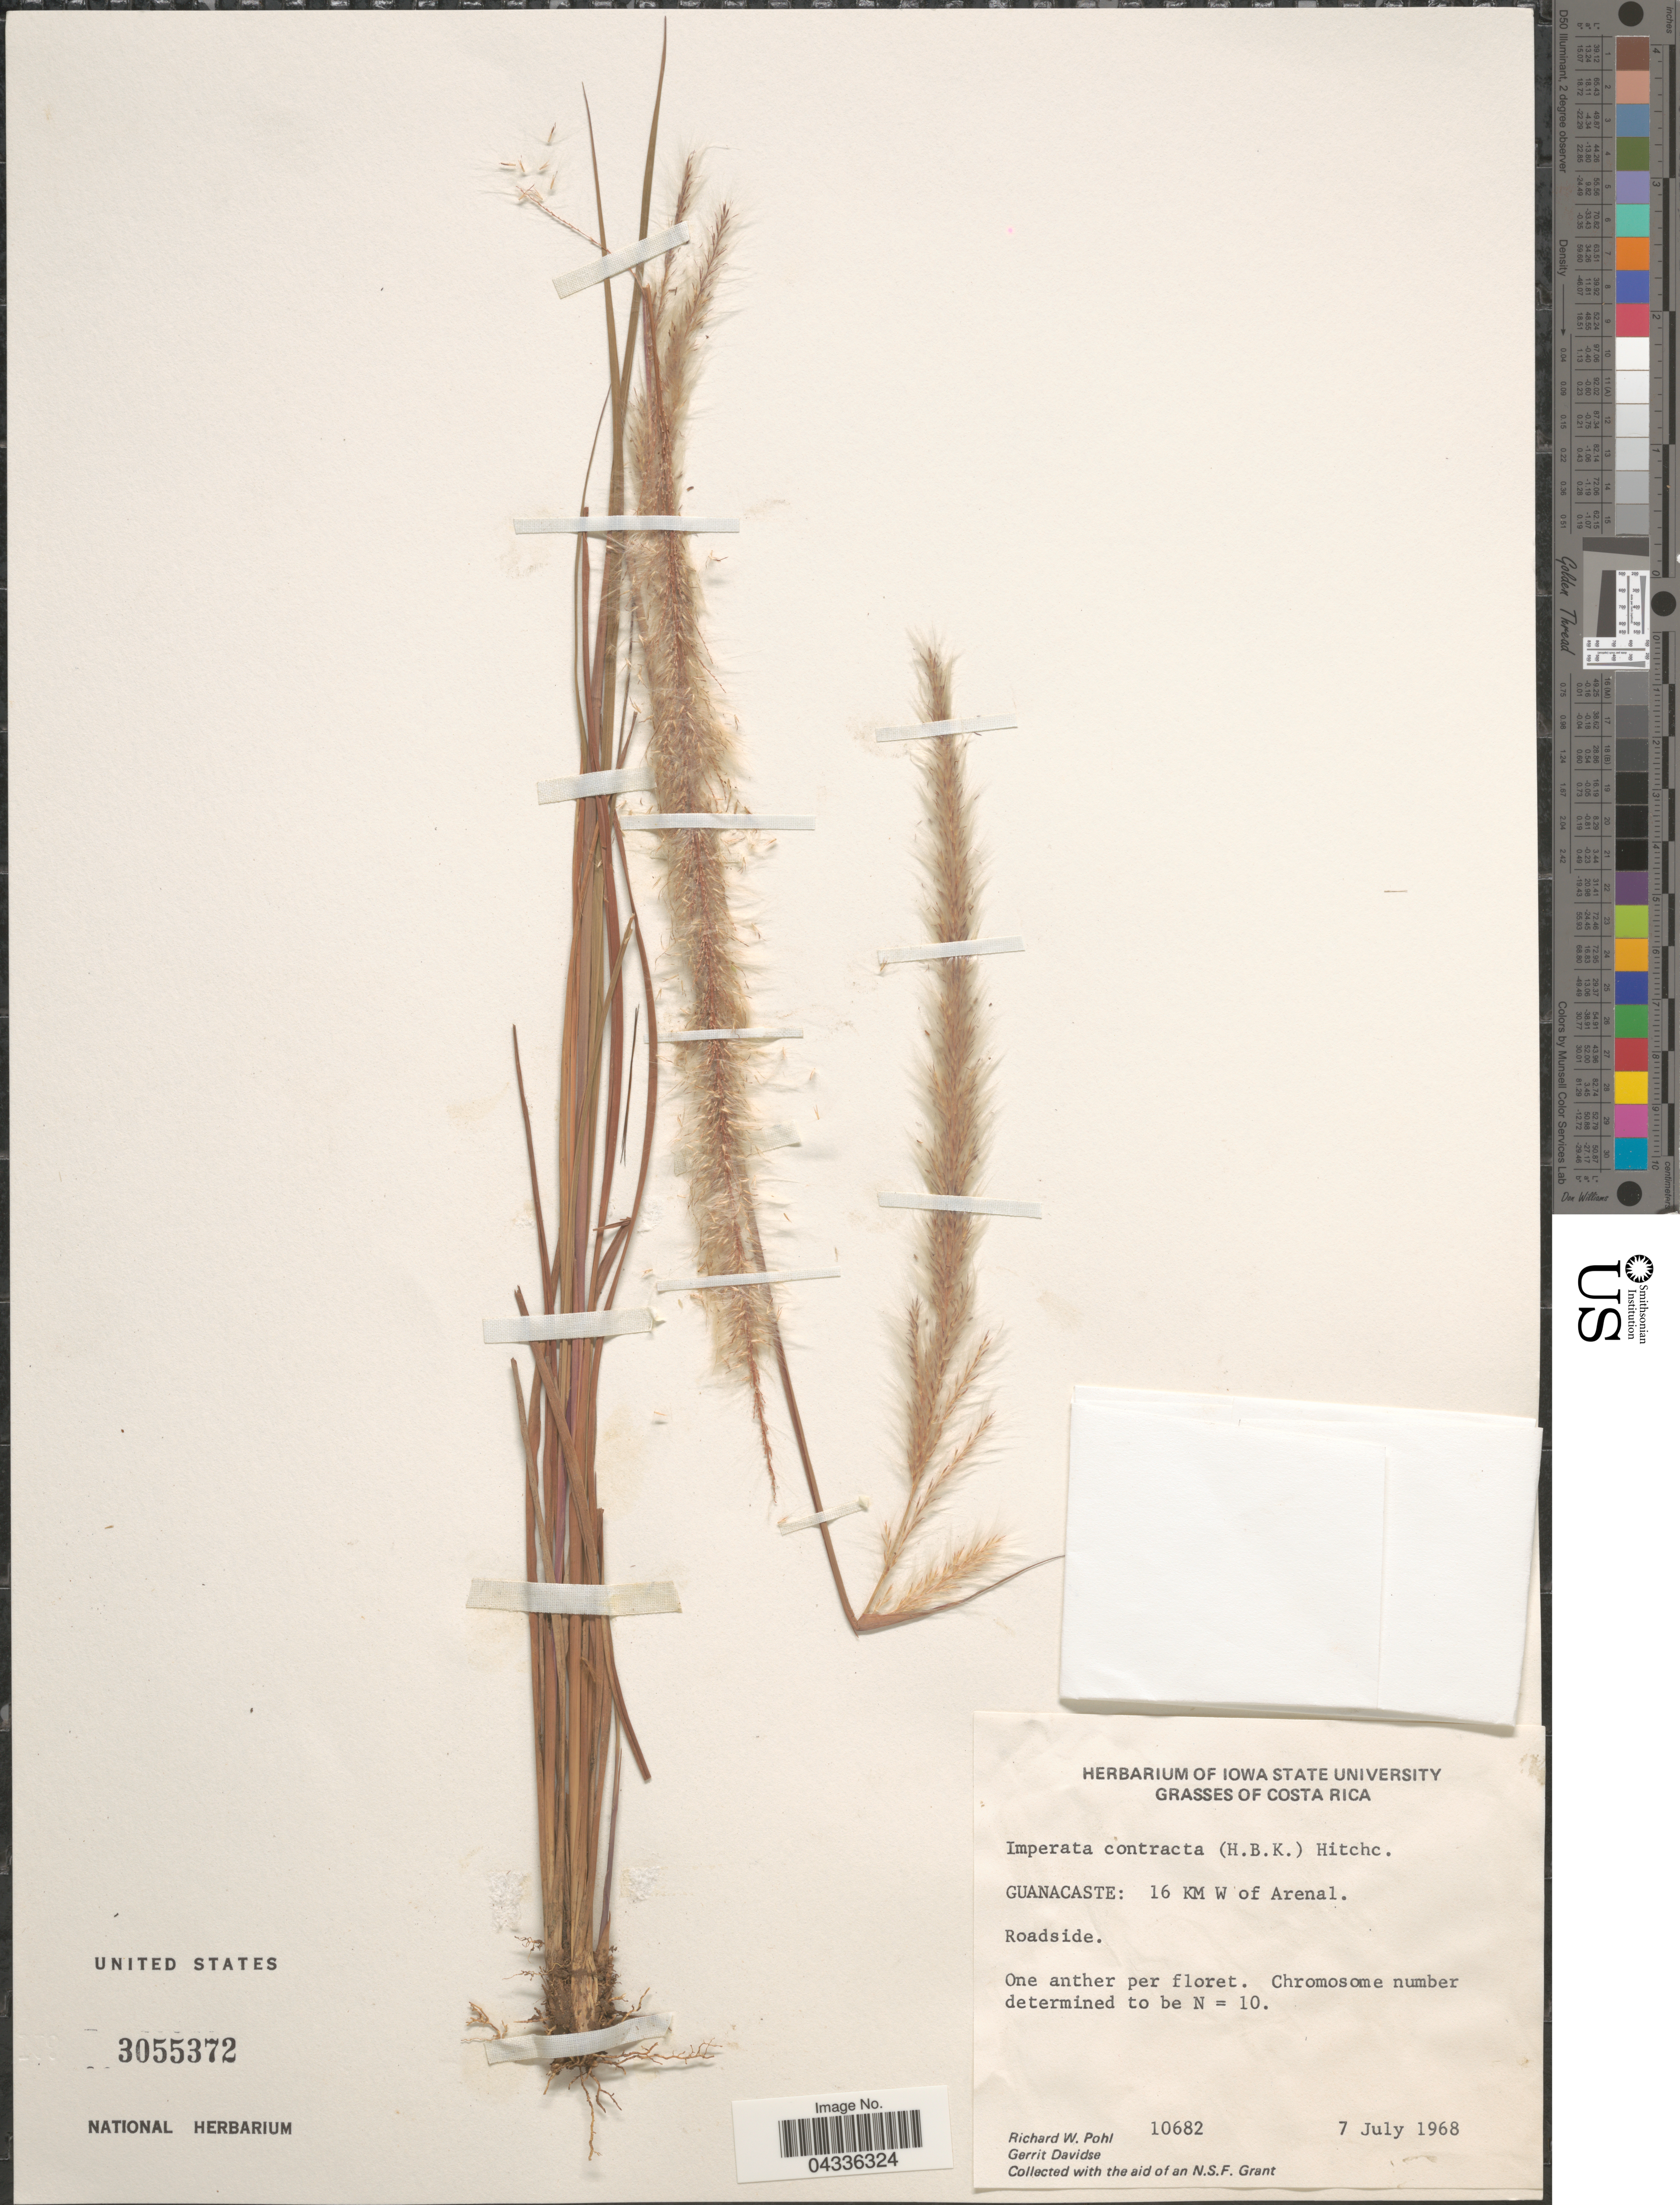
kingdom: Plantae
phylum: Tracheophyta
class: Liliopsida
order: Poales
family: Poaceae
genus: Imperata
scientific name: Imperata contracta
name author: (Kunth) Hitchc.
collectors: R. W. Pohl & G. Davidse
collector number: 10682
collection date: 1968-07-07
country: Costa Rica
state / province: Guanacaste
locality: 16 KM W of Arenal.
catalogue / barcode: US 3055372